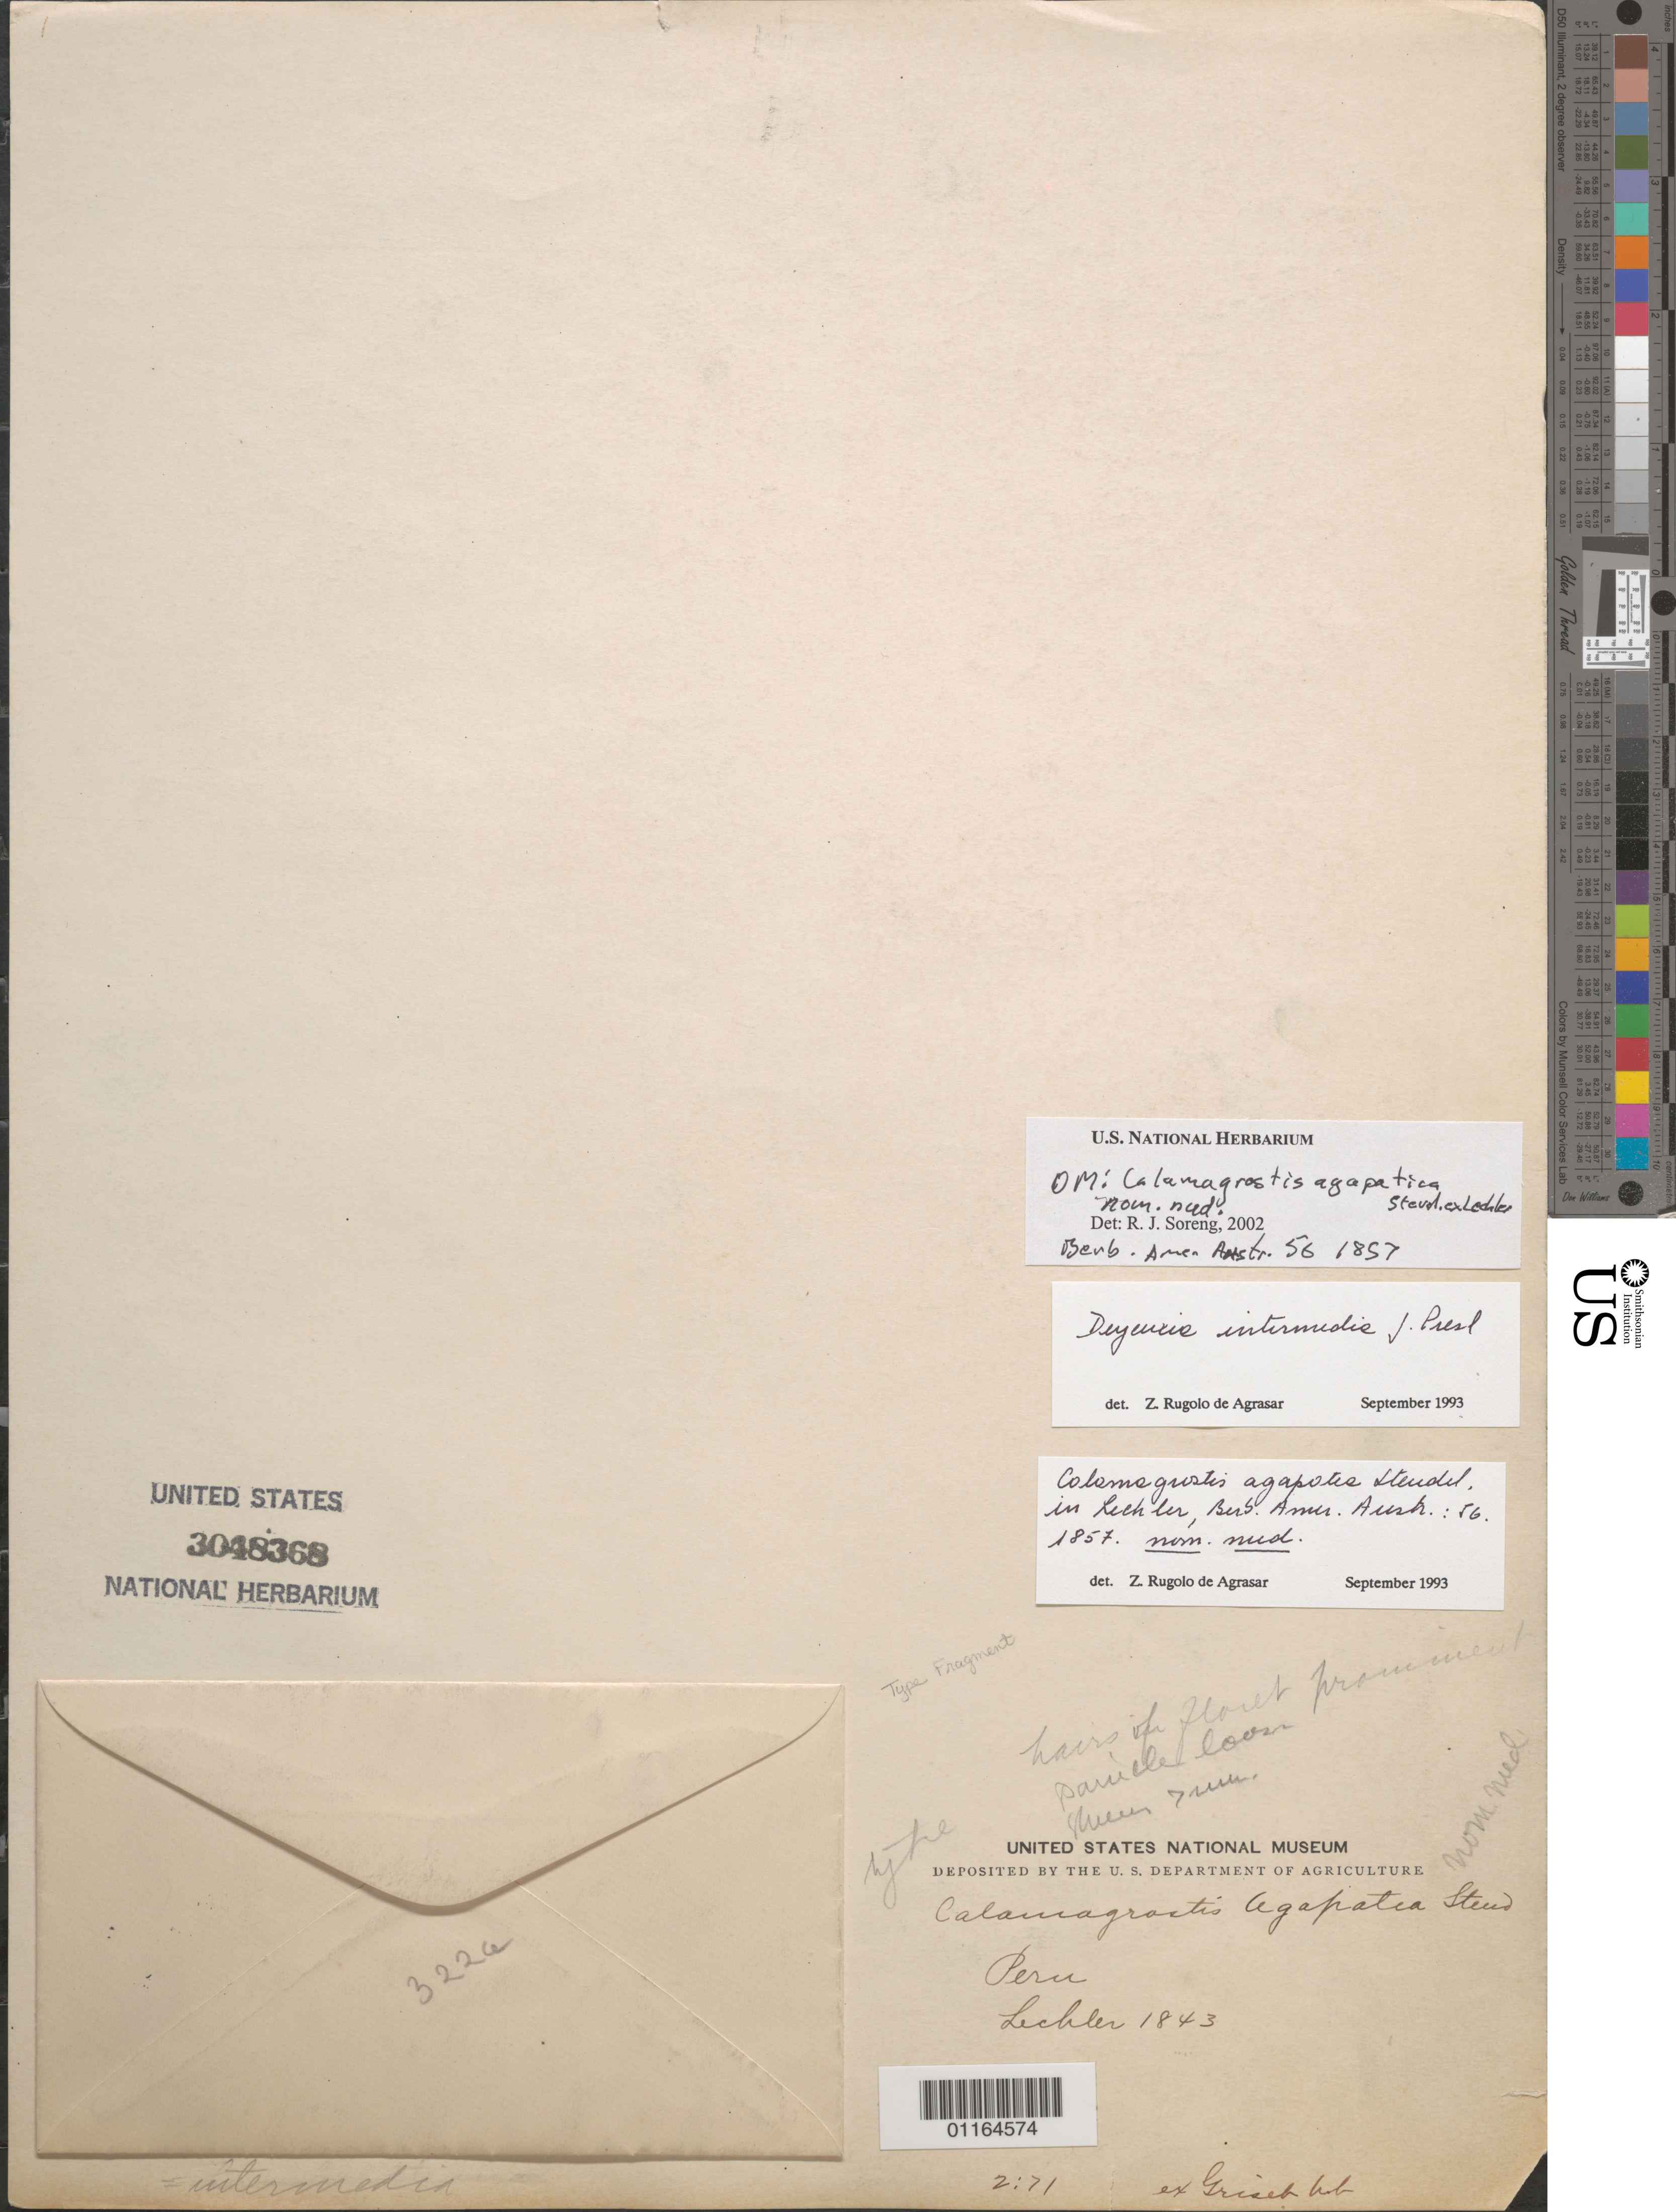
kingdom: Plantae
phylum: Tracheophyta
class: Liliopsida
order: Poales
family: Poaceae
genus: Deyeuxia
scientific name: Deyeuxia intermedia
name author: J. Presl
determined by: Rúgolo de Agrasar, Z. E.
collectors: W. Lechler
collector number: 1843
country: Peru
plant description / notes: Fragmentary material of (non-type) specimen ex herb. Griseb. "Calamagrostis agapatea Steud." [ex Lechler] is a nomen nudum.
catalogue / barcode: US 3048368